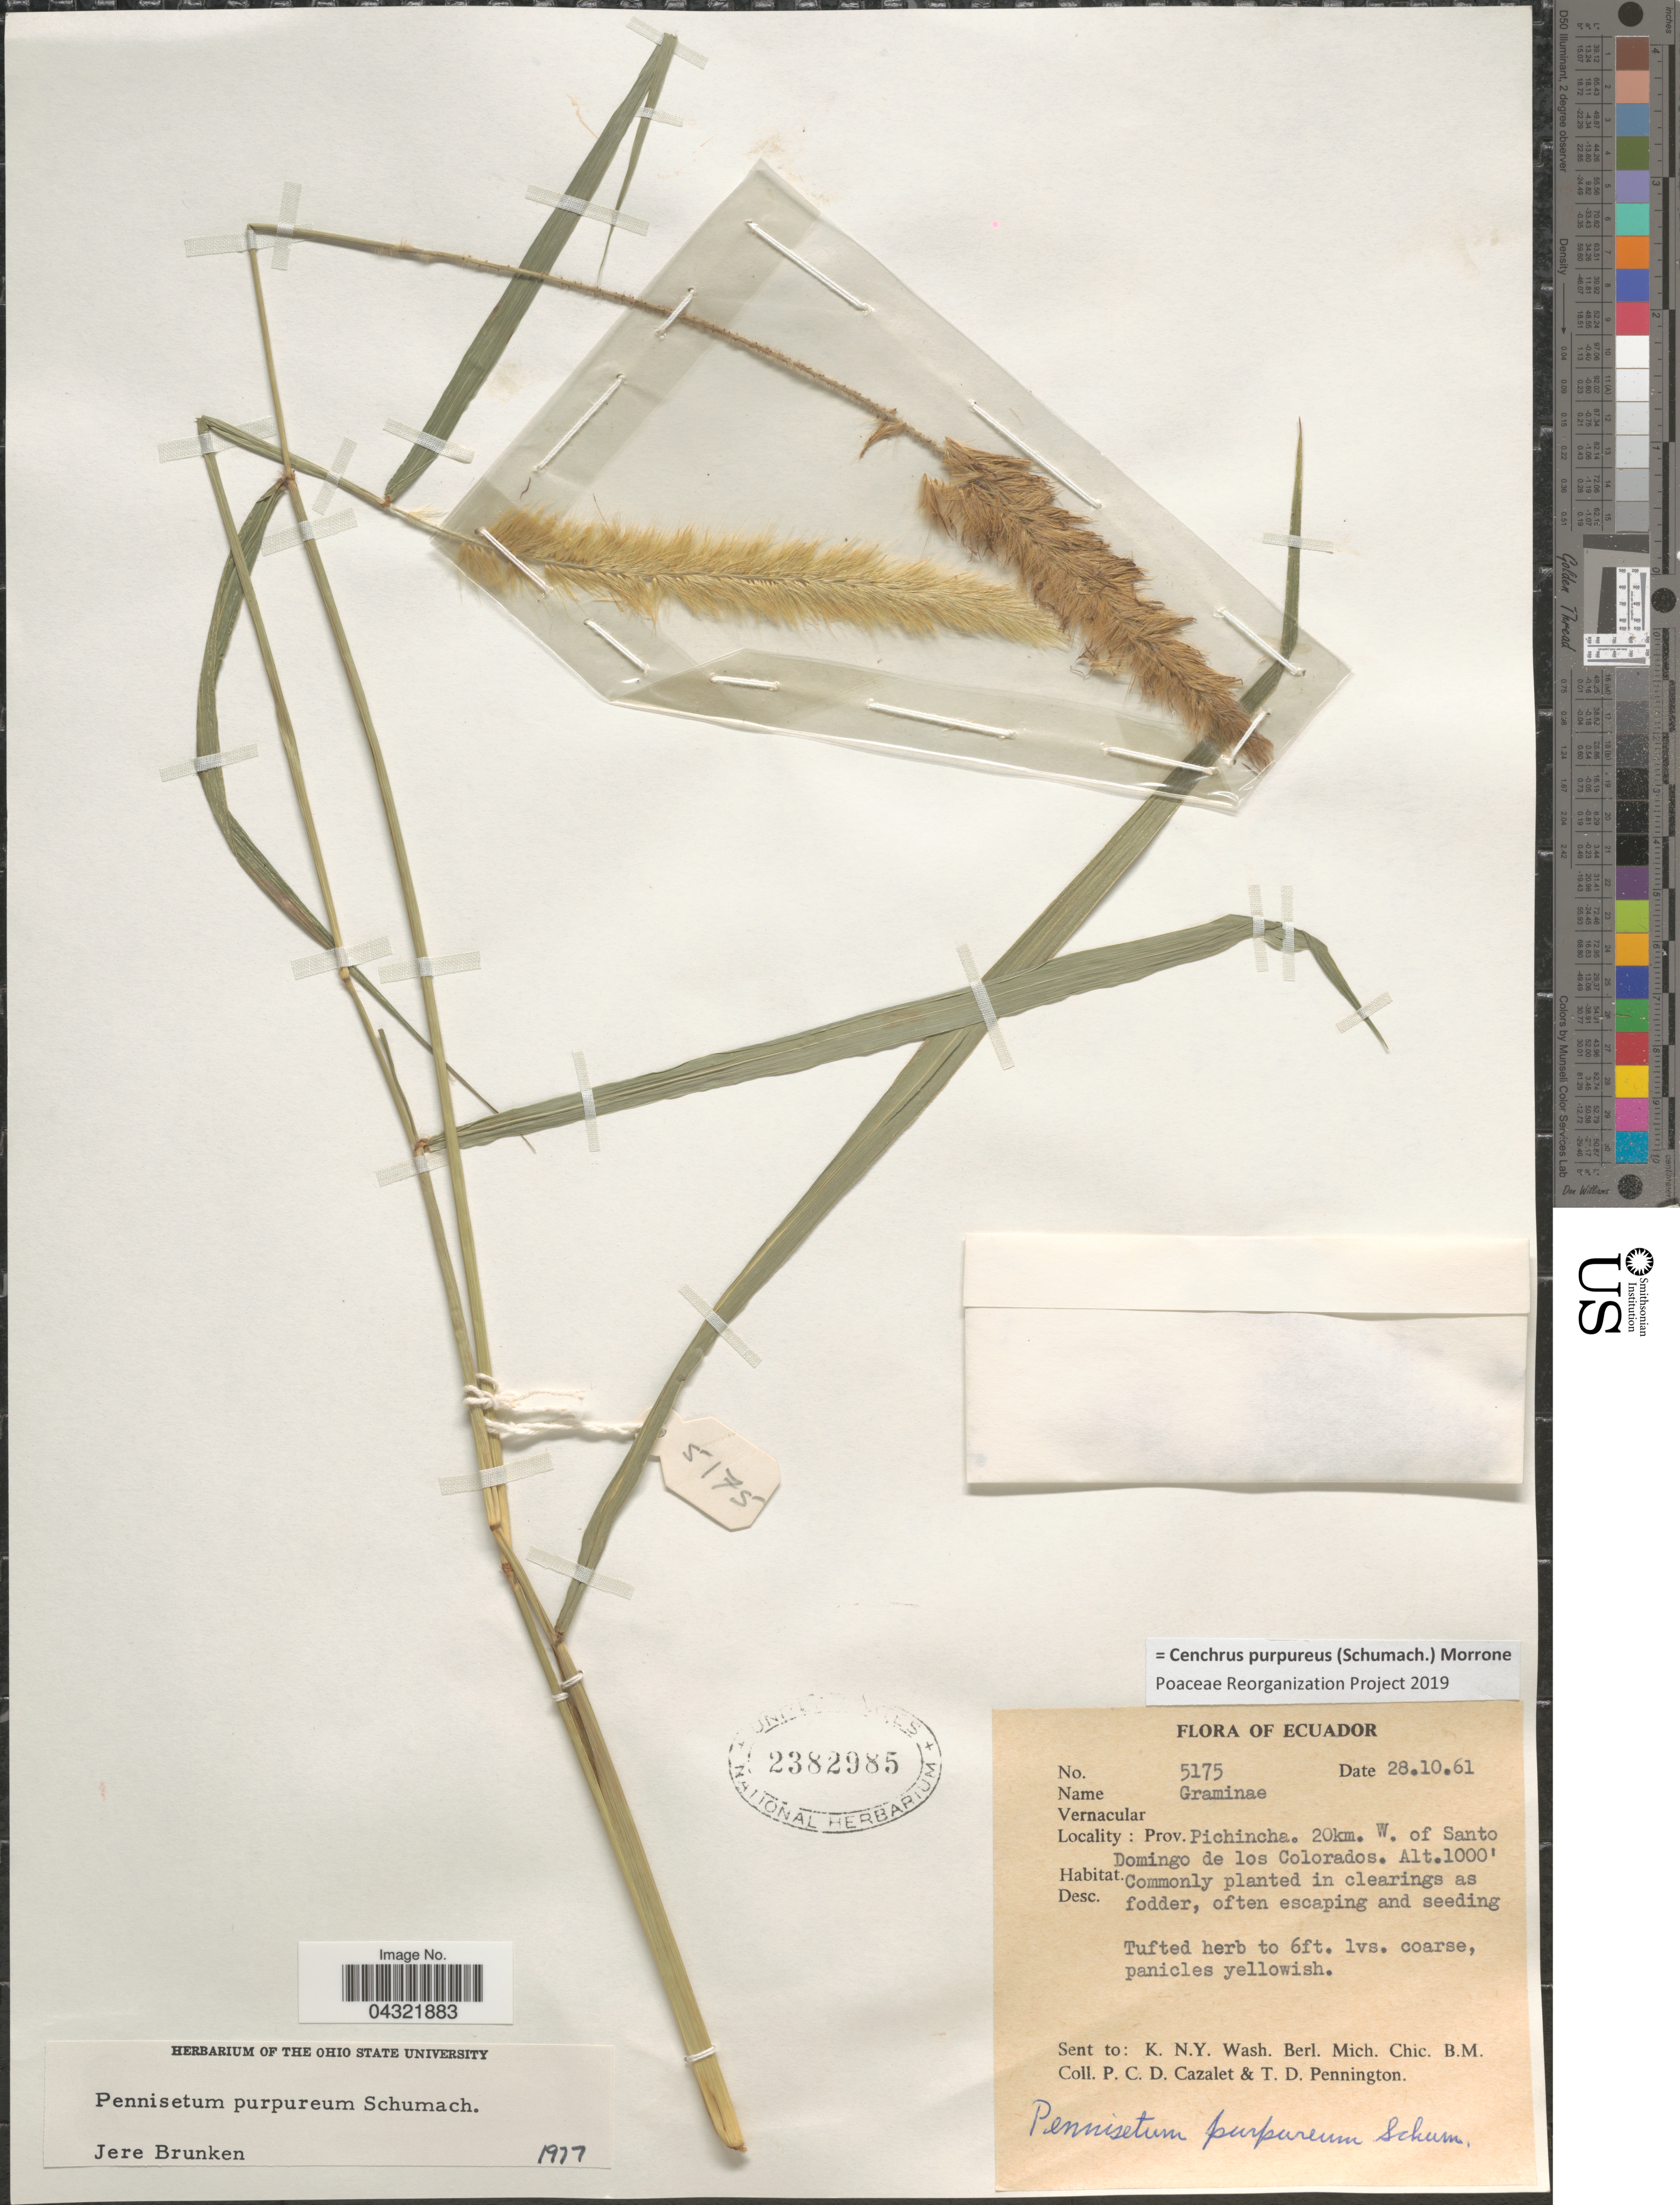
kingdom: Plantae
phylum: Tracheophyta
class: Liliopsida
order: Poales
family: Poaceae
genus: Cenchrus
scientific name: Cenchrus purpureus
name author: (Schumach.) Morrone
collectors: P. C. D. Cazalet & T. D. Pennington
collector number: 5175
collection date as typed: Transcribed d/m/y: 28/10/61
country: Ecuador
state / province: Pichincha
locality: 20km. W. of Santo Domingo de los Colorados.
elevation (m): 305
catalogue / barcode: US 2382985